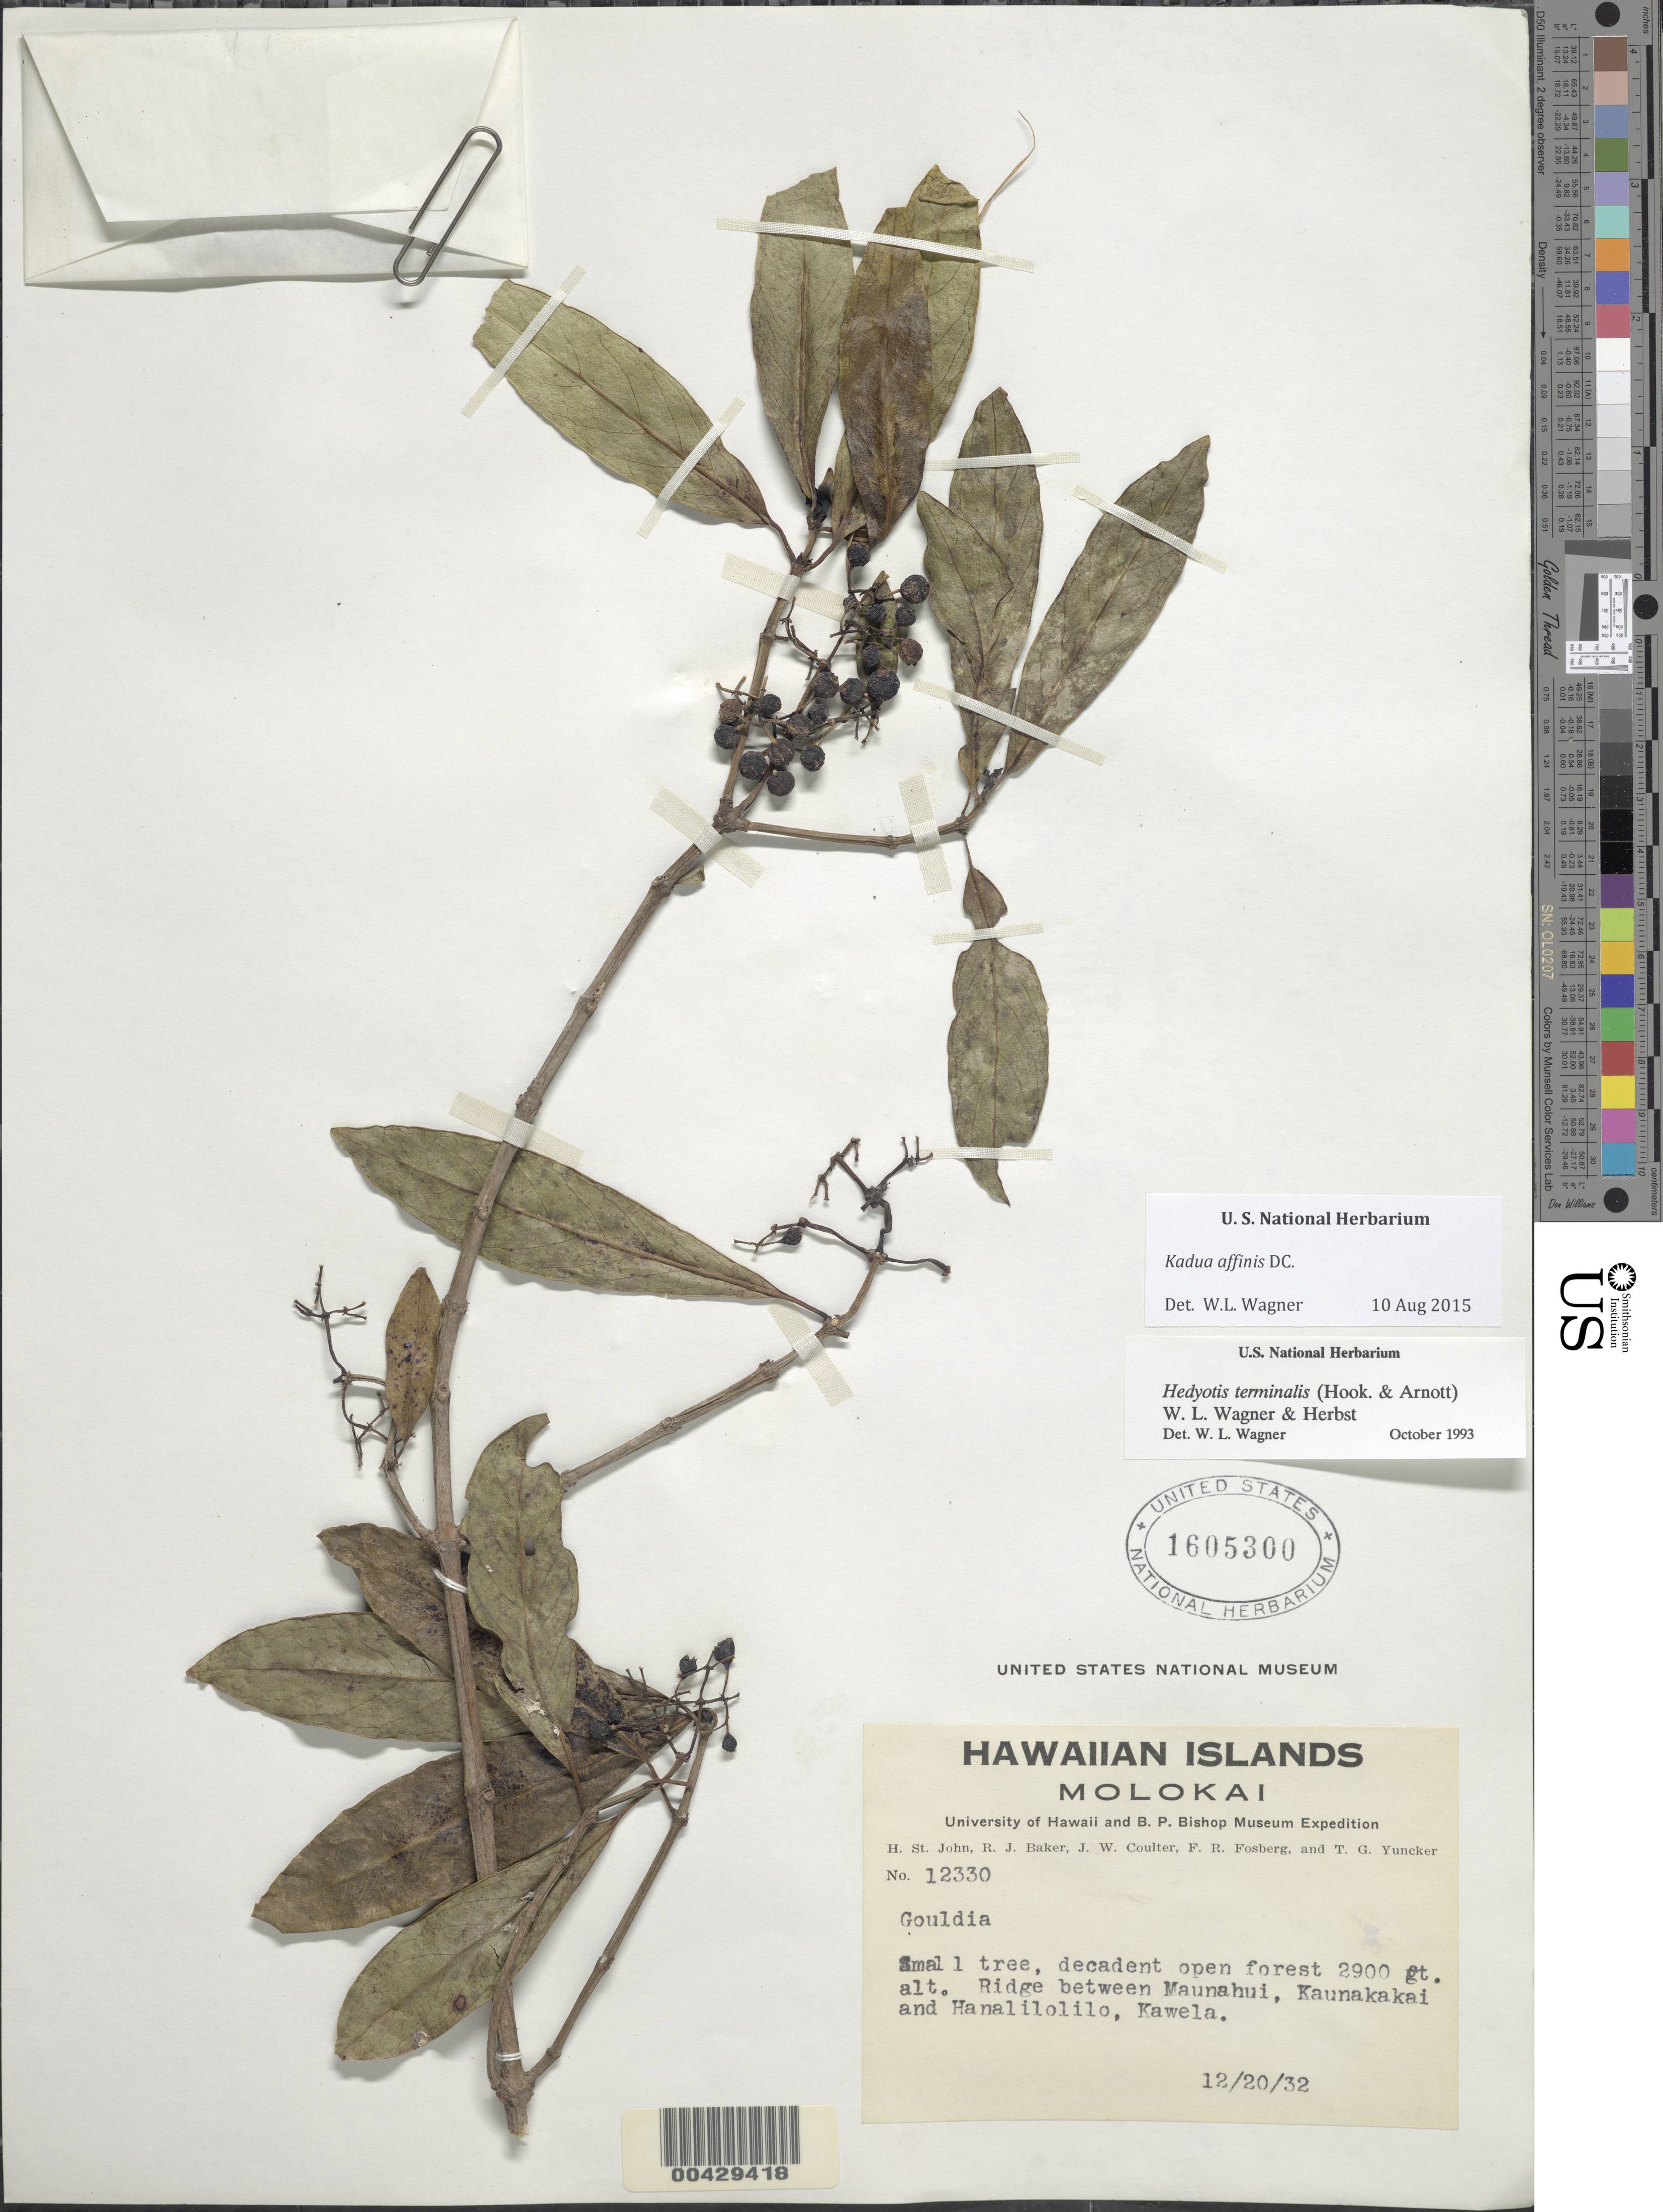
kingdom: Plantae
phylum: Tracheophyta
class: Magnoliopsida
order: Gentianales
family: Rubiaceae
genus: Kadua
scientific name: Kadua affinis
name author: DC.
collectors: H. St. John, R. J. Baker, J. W. Coulter, F. R. Fosberg & T. G. Yuncker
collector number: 12330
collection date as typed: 20 Dec 1932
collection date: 1932-12-20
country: United States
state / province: Hawaii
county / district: Maui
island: Moloka'i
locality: ridge between Maunahui, Kaunakakai and Hanalilolilo, Kawela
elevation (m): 884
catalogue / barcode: US 1605300